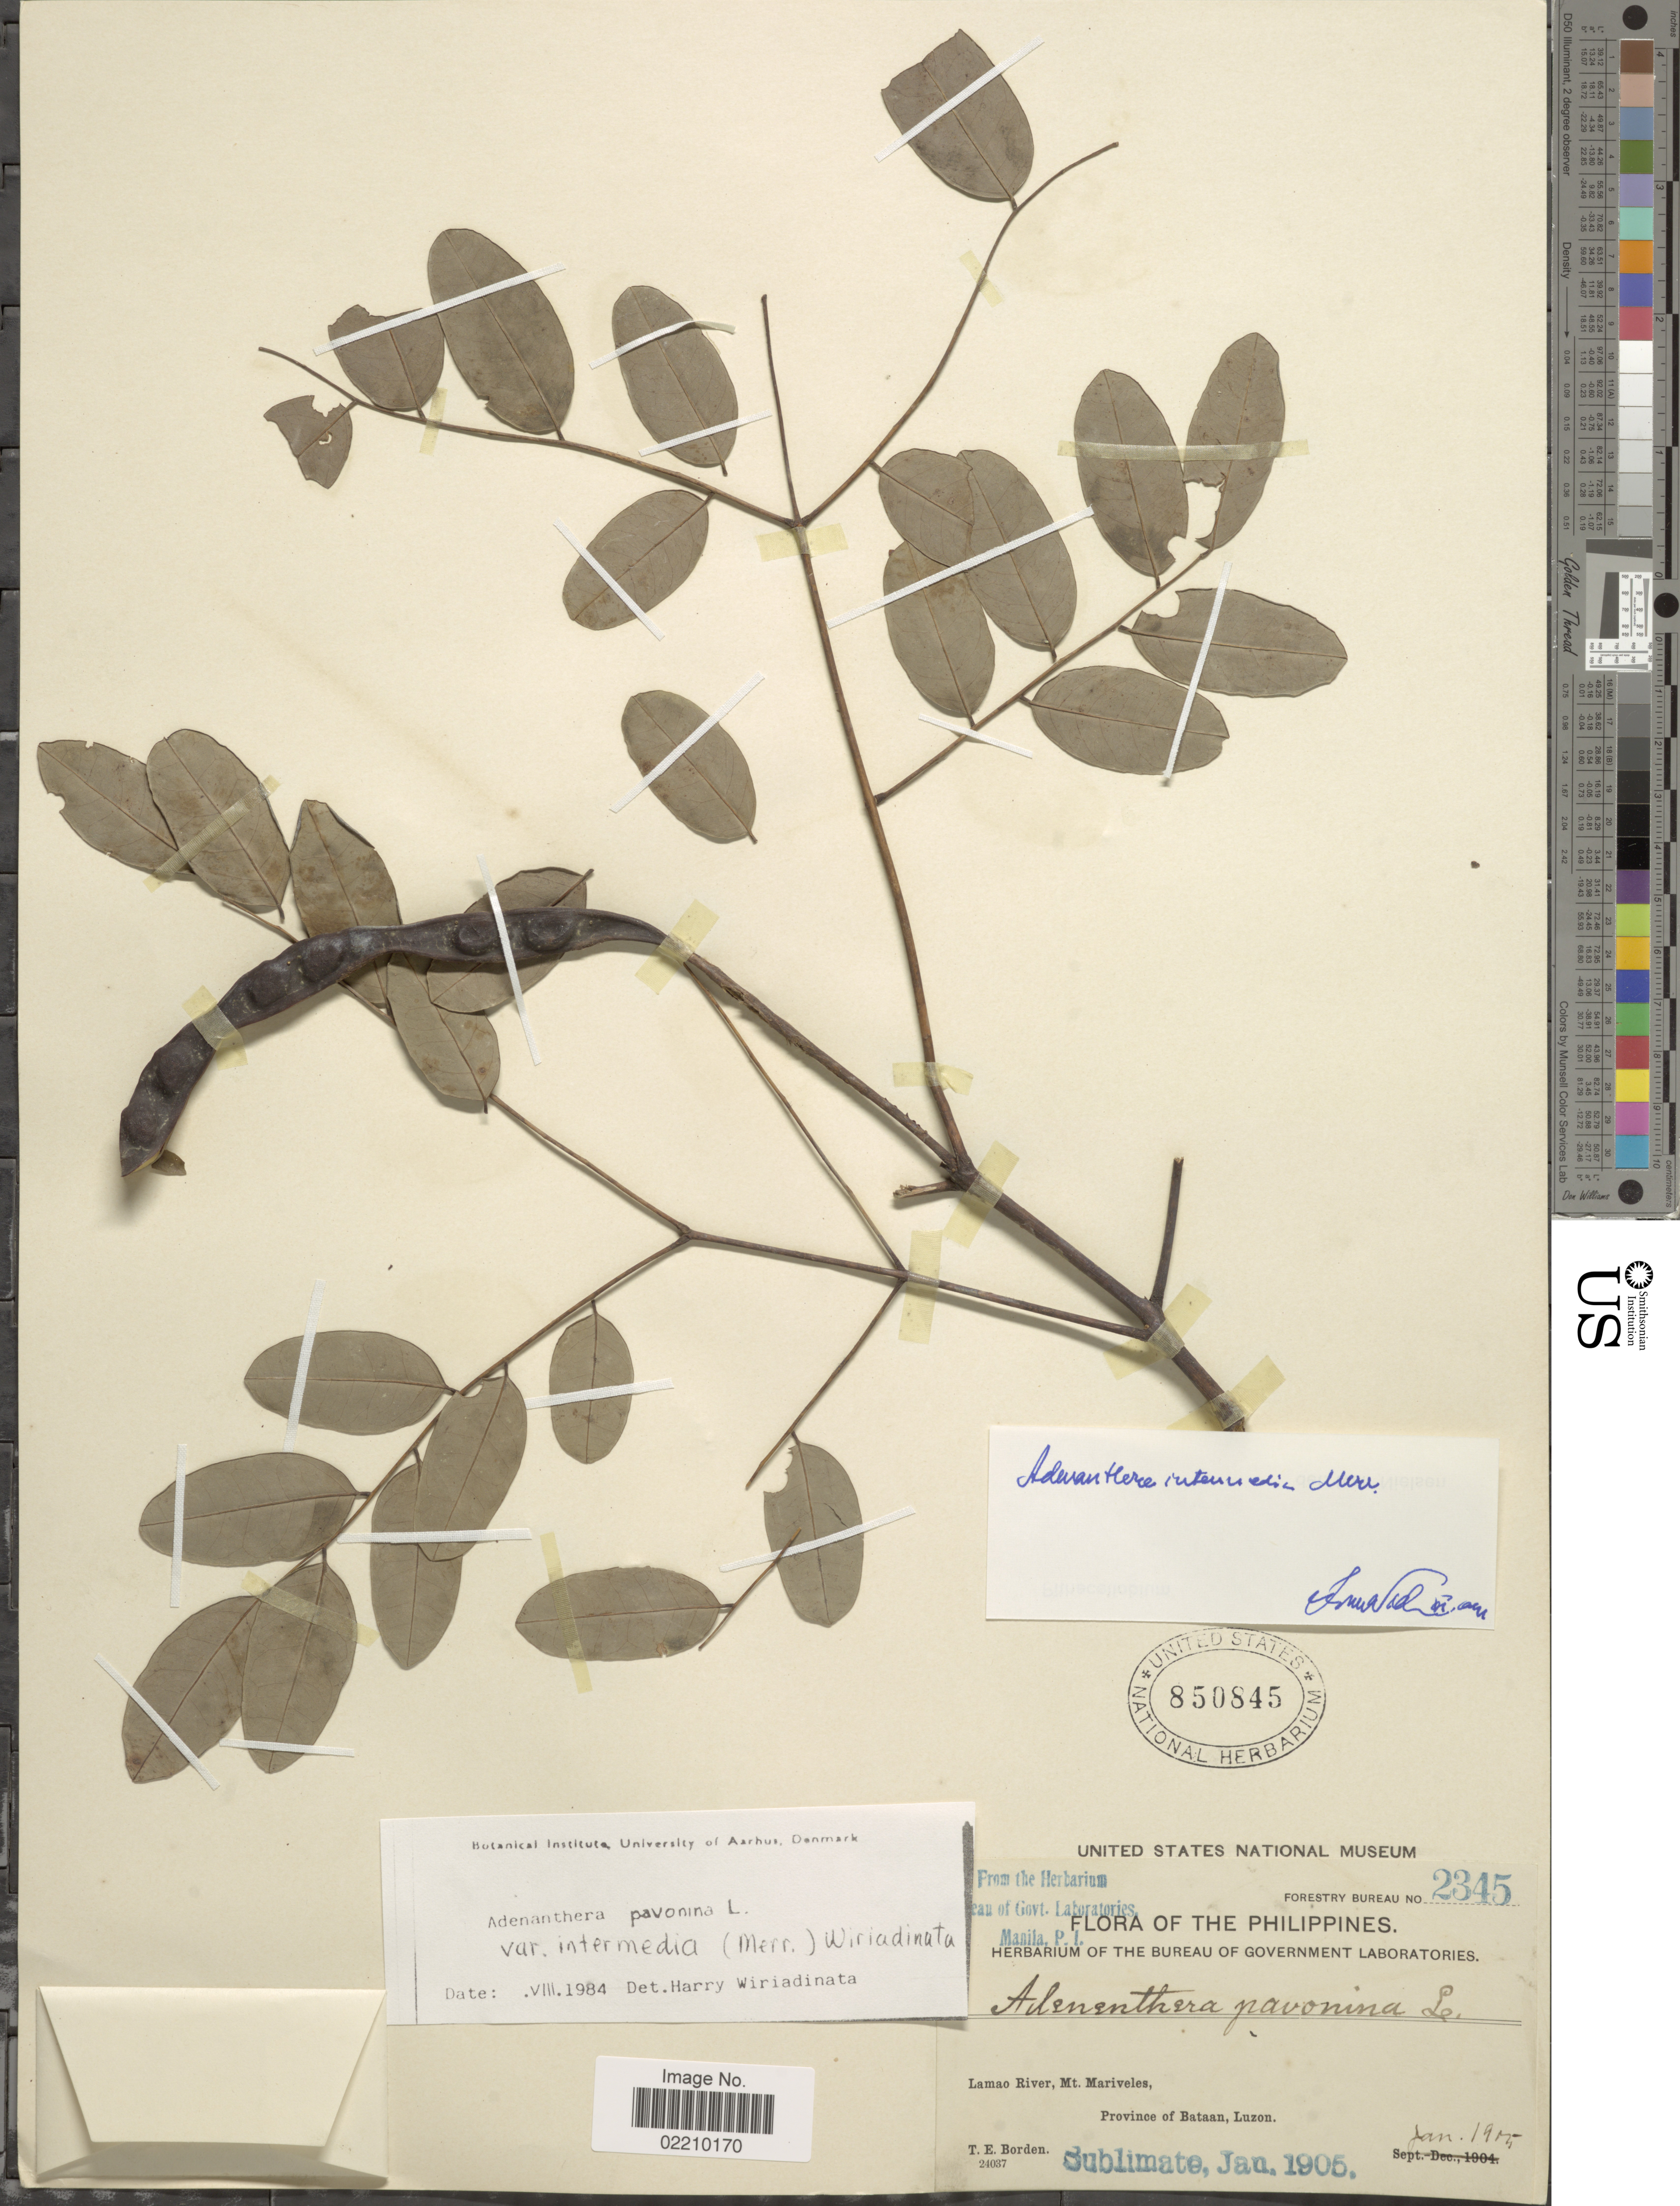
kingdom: Plantae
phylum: Tracheophyta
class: Magnoliopsida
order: Fabales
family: Fabaceae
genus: Adenanthera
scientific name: Adenanthera intermedia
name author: Merr.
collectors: T. E. Borden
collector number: Forestry Bureau 2345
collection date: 1905-01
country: Philippines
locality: Lamao River, Mt. Mariveles, Province of Bataan, Luzon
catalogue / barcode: US 850845